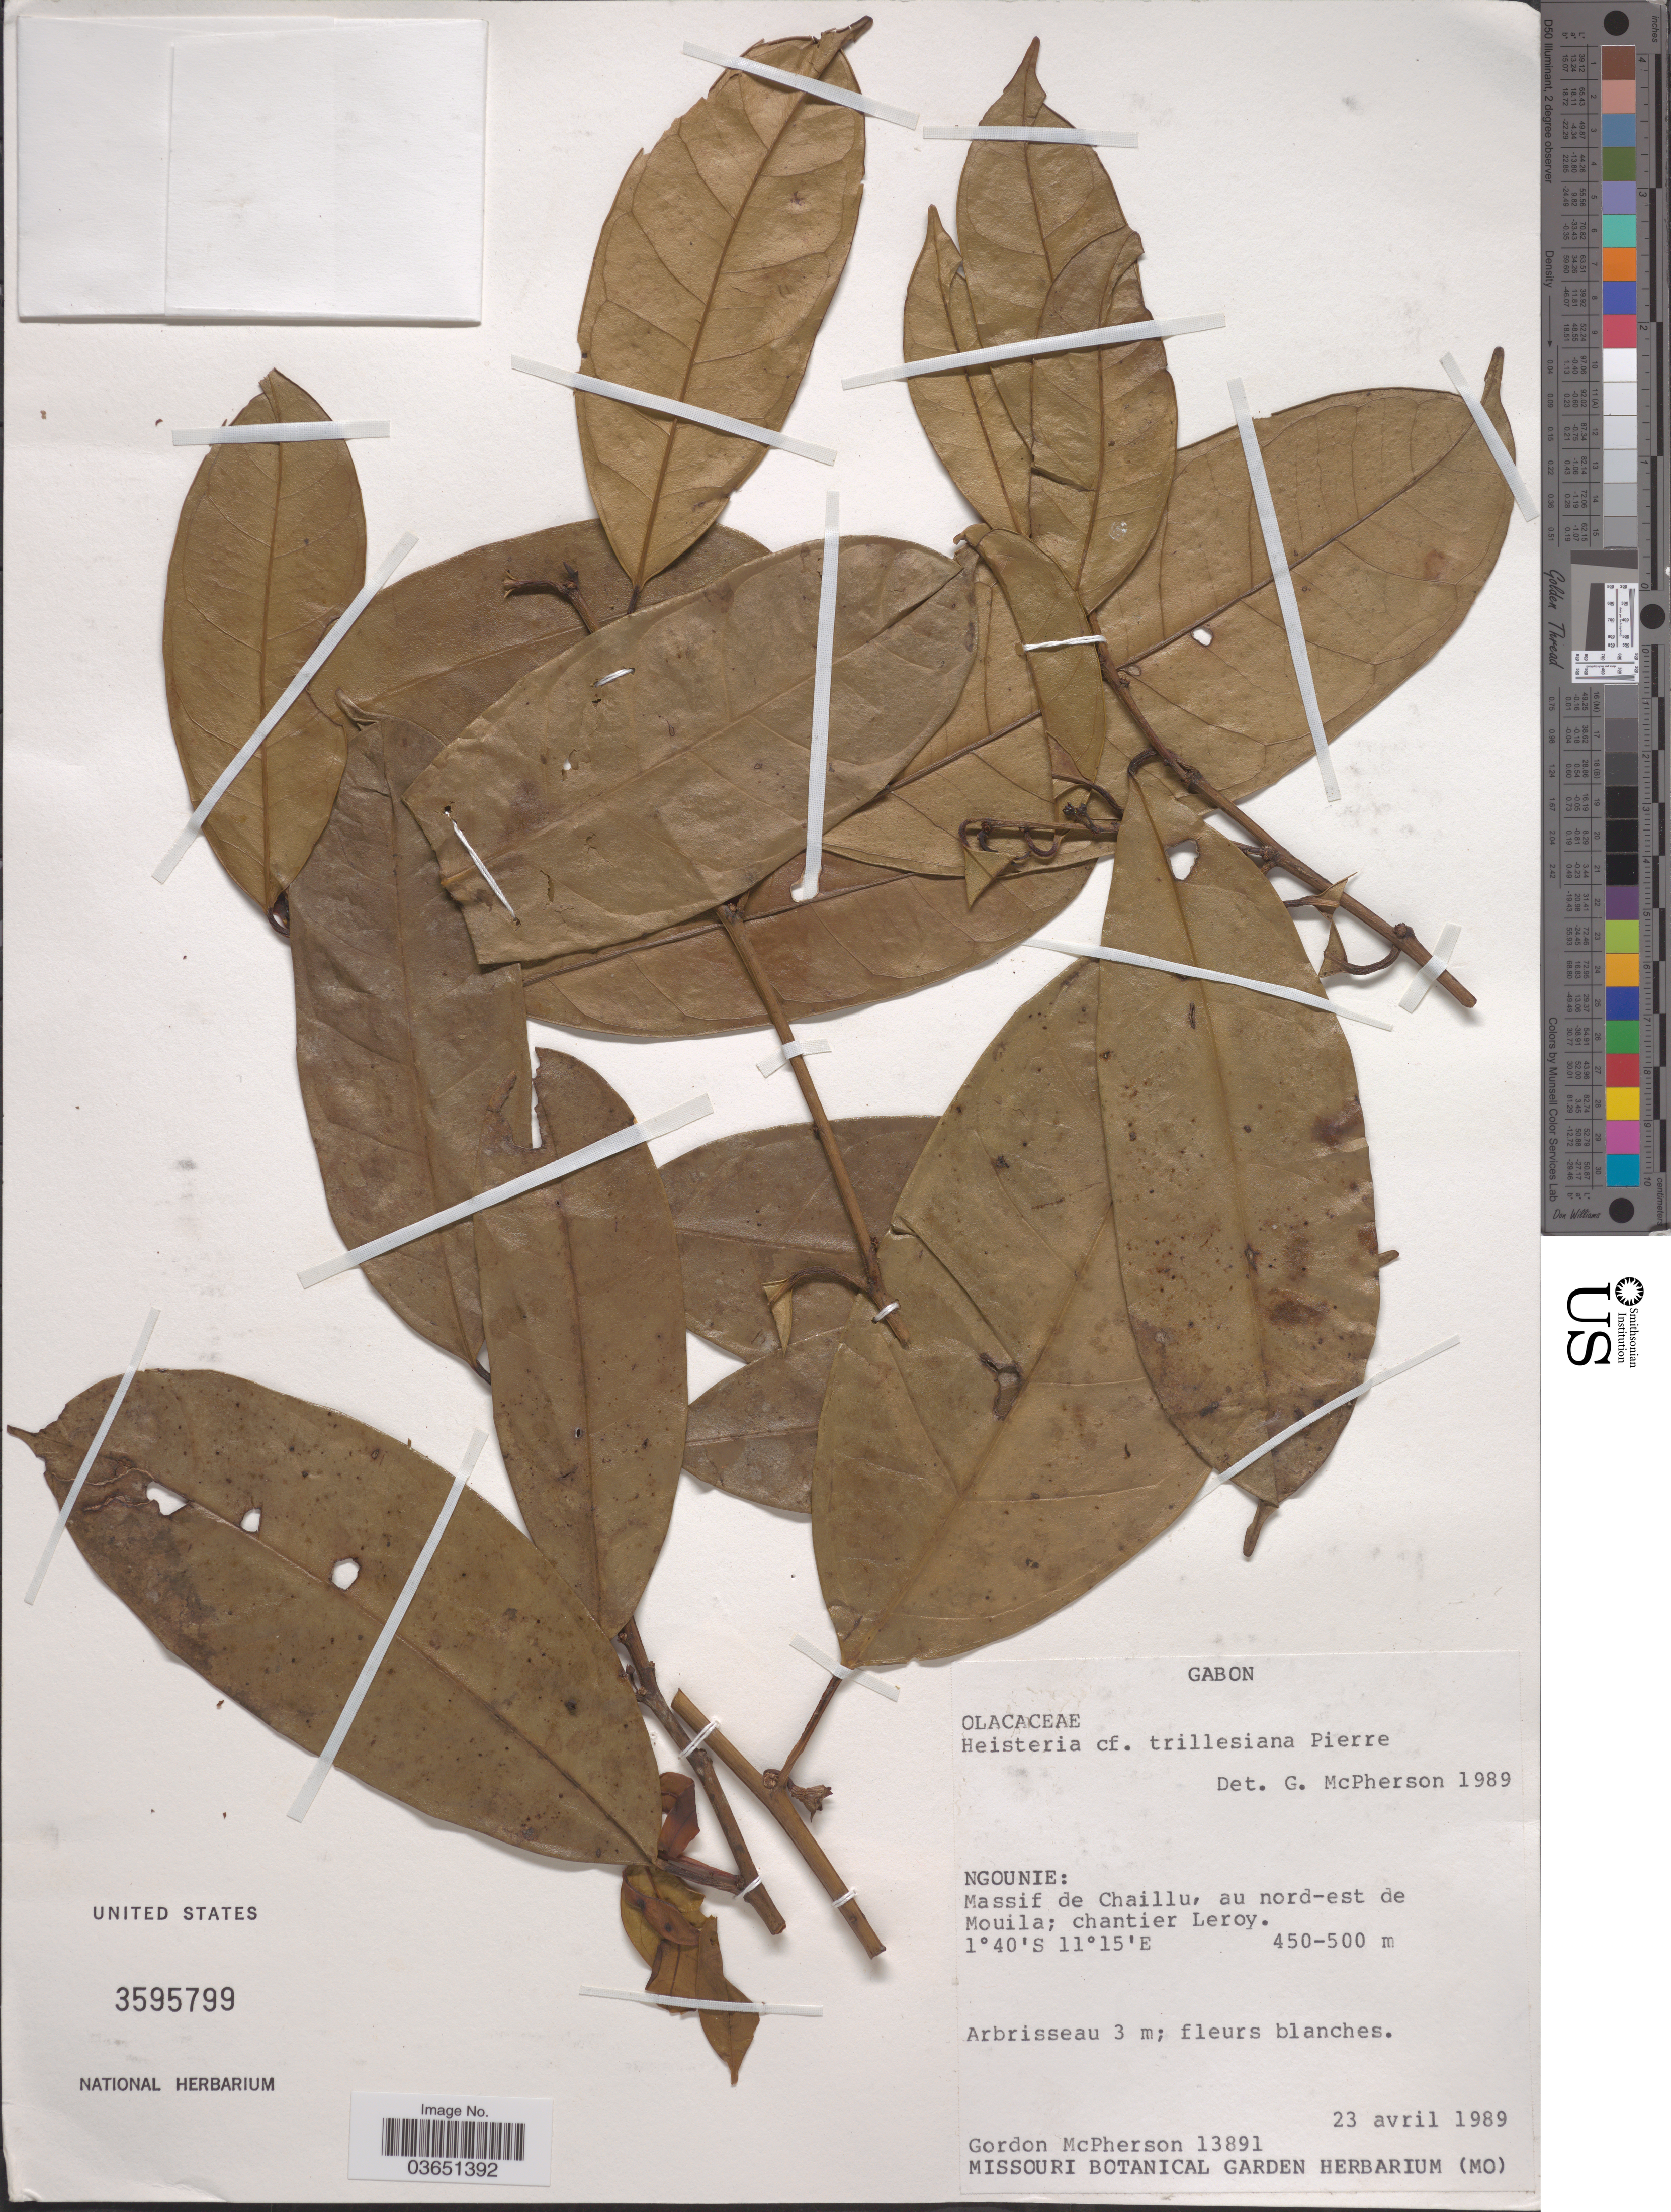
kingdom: Plantae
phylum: Tracheophyta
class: Magnoliopsida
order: Santalales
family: Erythropalaceae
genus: Heisteria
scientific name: Heisteria trillesiana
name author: Pierre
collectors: G. D. McPherson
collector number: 13891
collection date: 1989-04-23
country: Gabon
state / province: Ngounie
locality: Massif de Chaillu, au nord-est de Mouila; chantier Leroy.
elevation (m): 450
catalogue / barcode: US 3595799